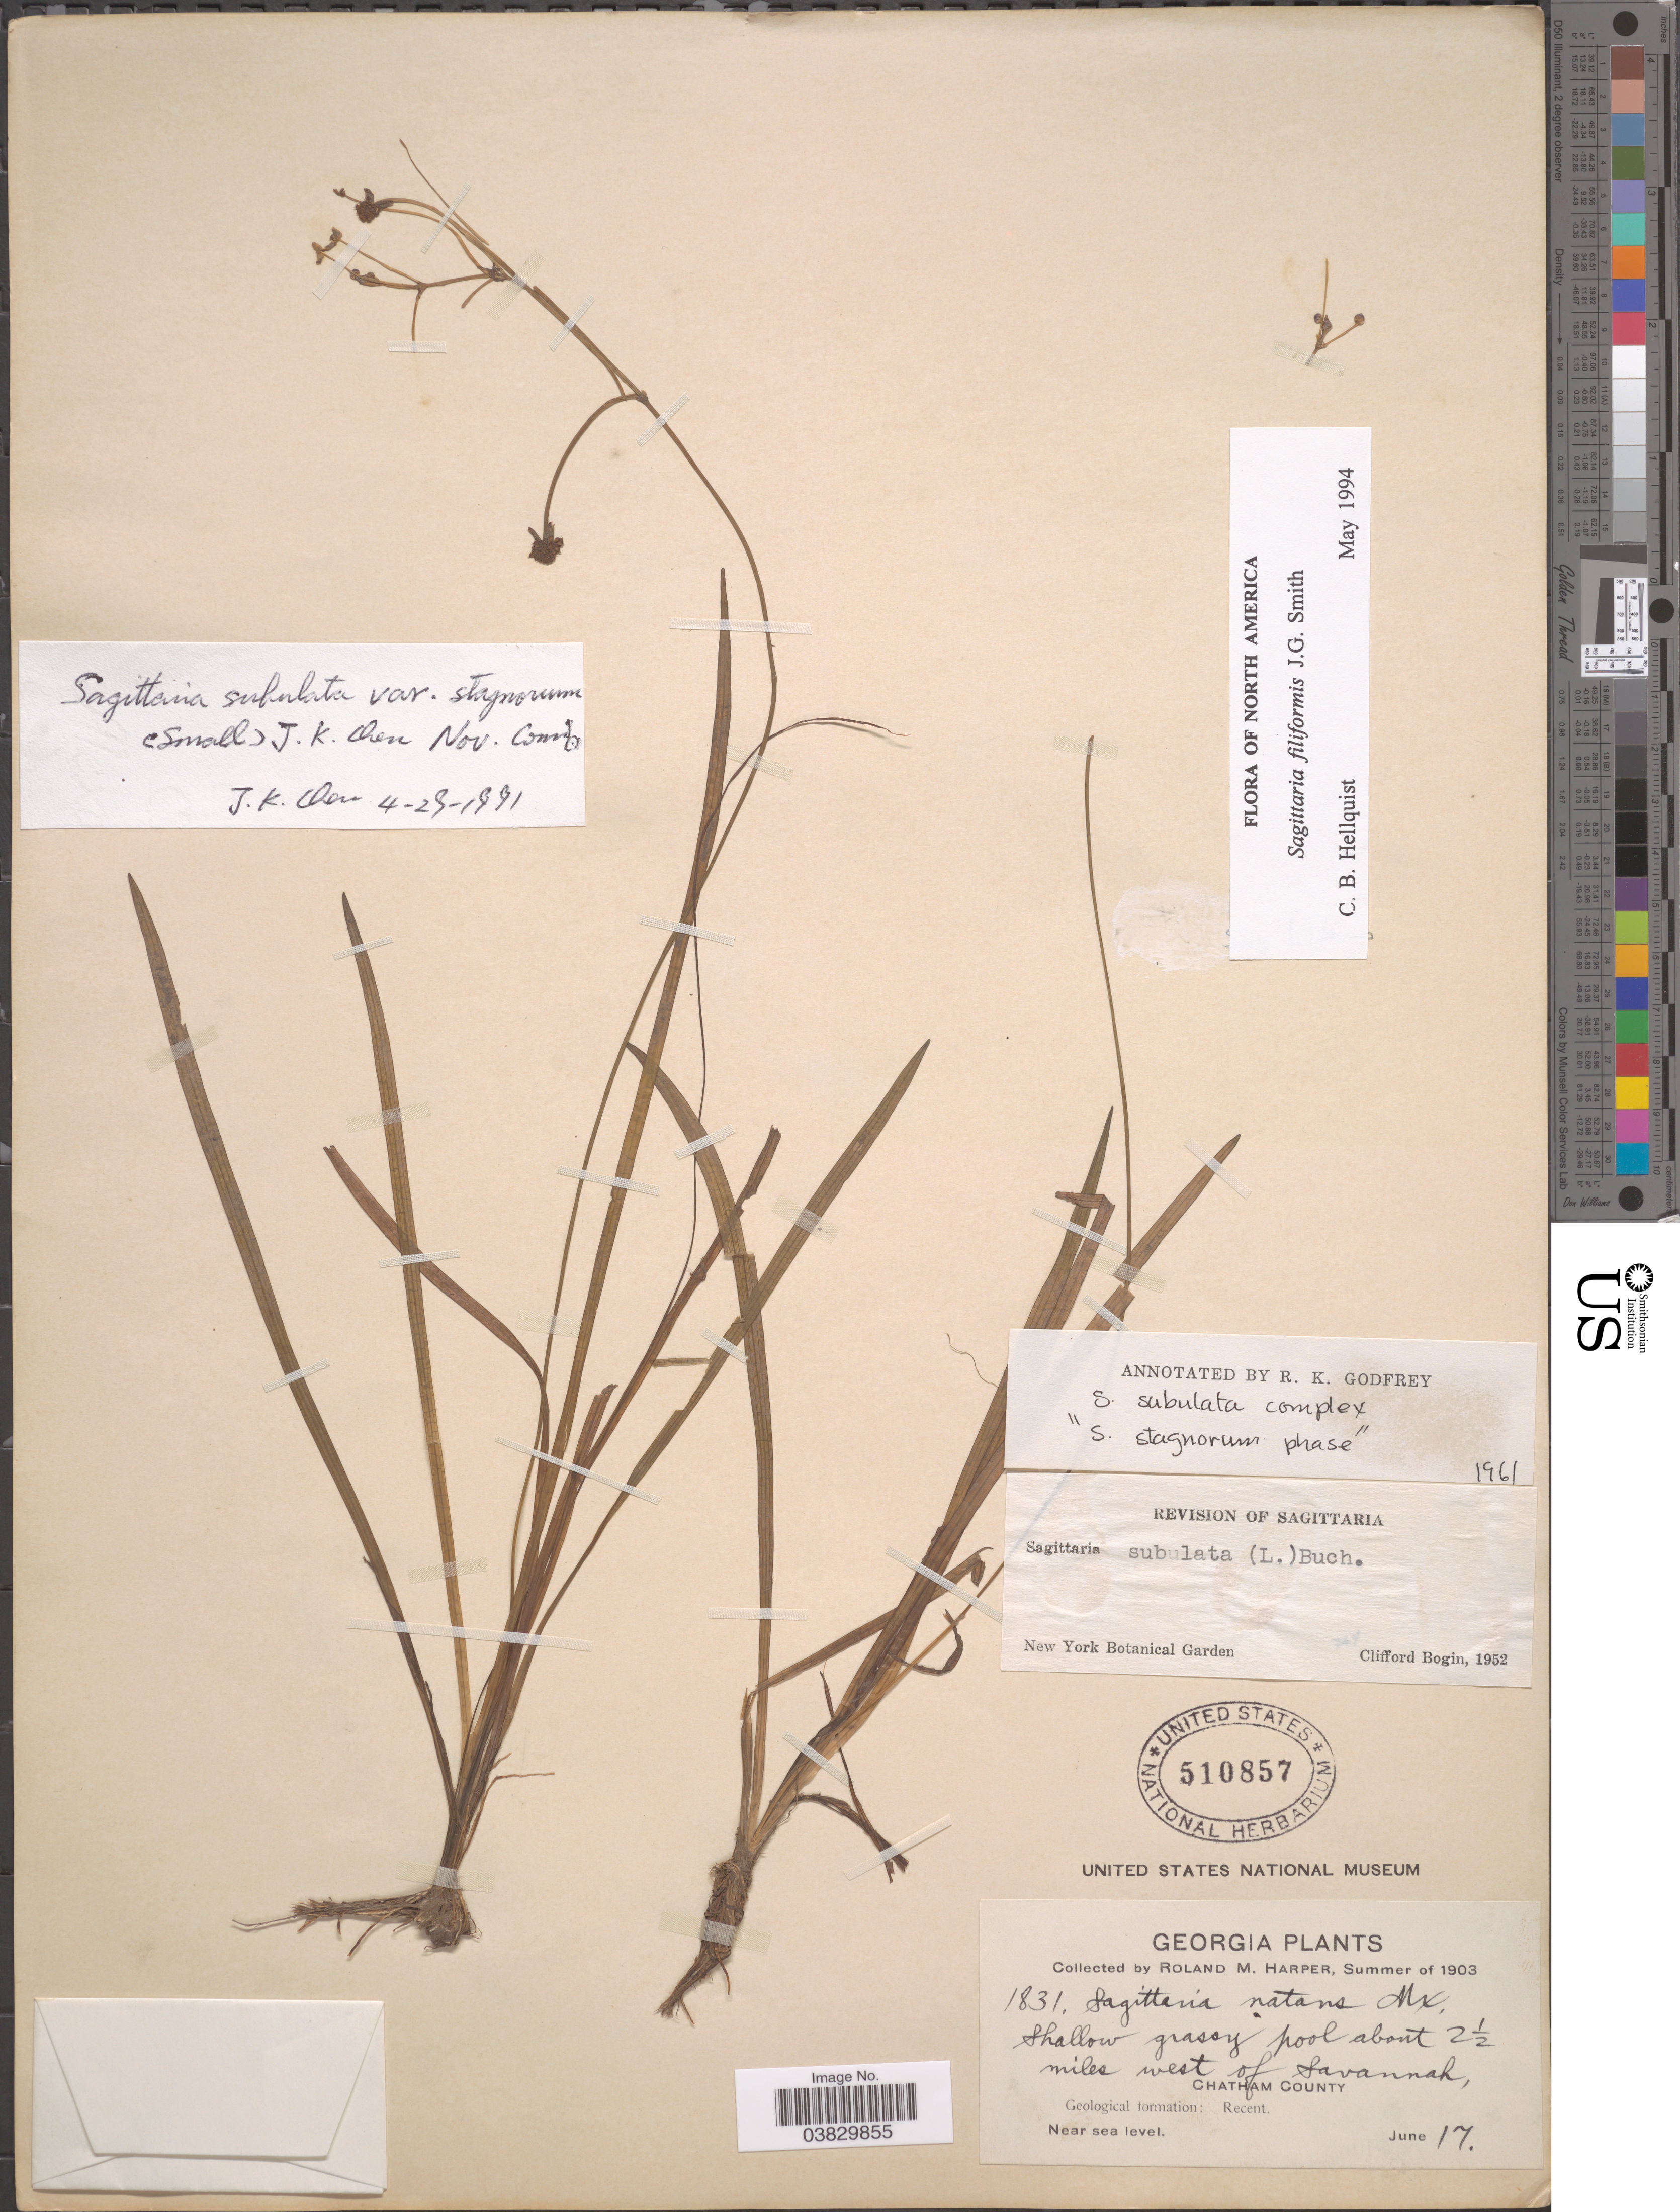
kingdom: Plantae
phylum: Tracheophyta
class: Liliopsida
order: Alismatales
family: Alismataceae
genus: Sagittaria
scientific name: Sagittaria filiformis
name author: J.G. Sm.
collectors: R. M. Harper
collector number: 1831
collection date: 1903-06-17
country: United States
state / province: Georgia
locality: Shallow grassy pool about 2½ miles west of savannah, Chatham County.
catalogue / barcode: US 510857